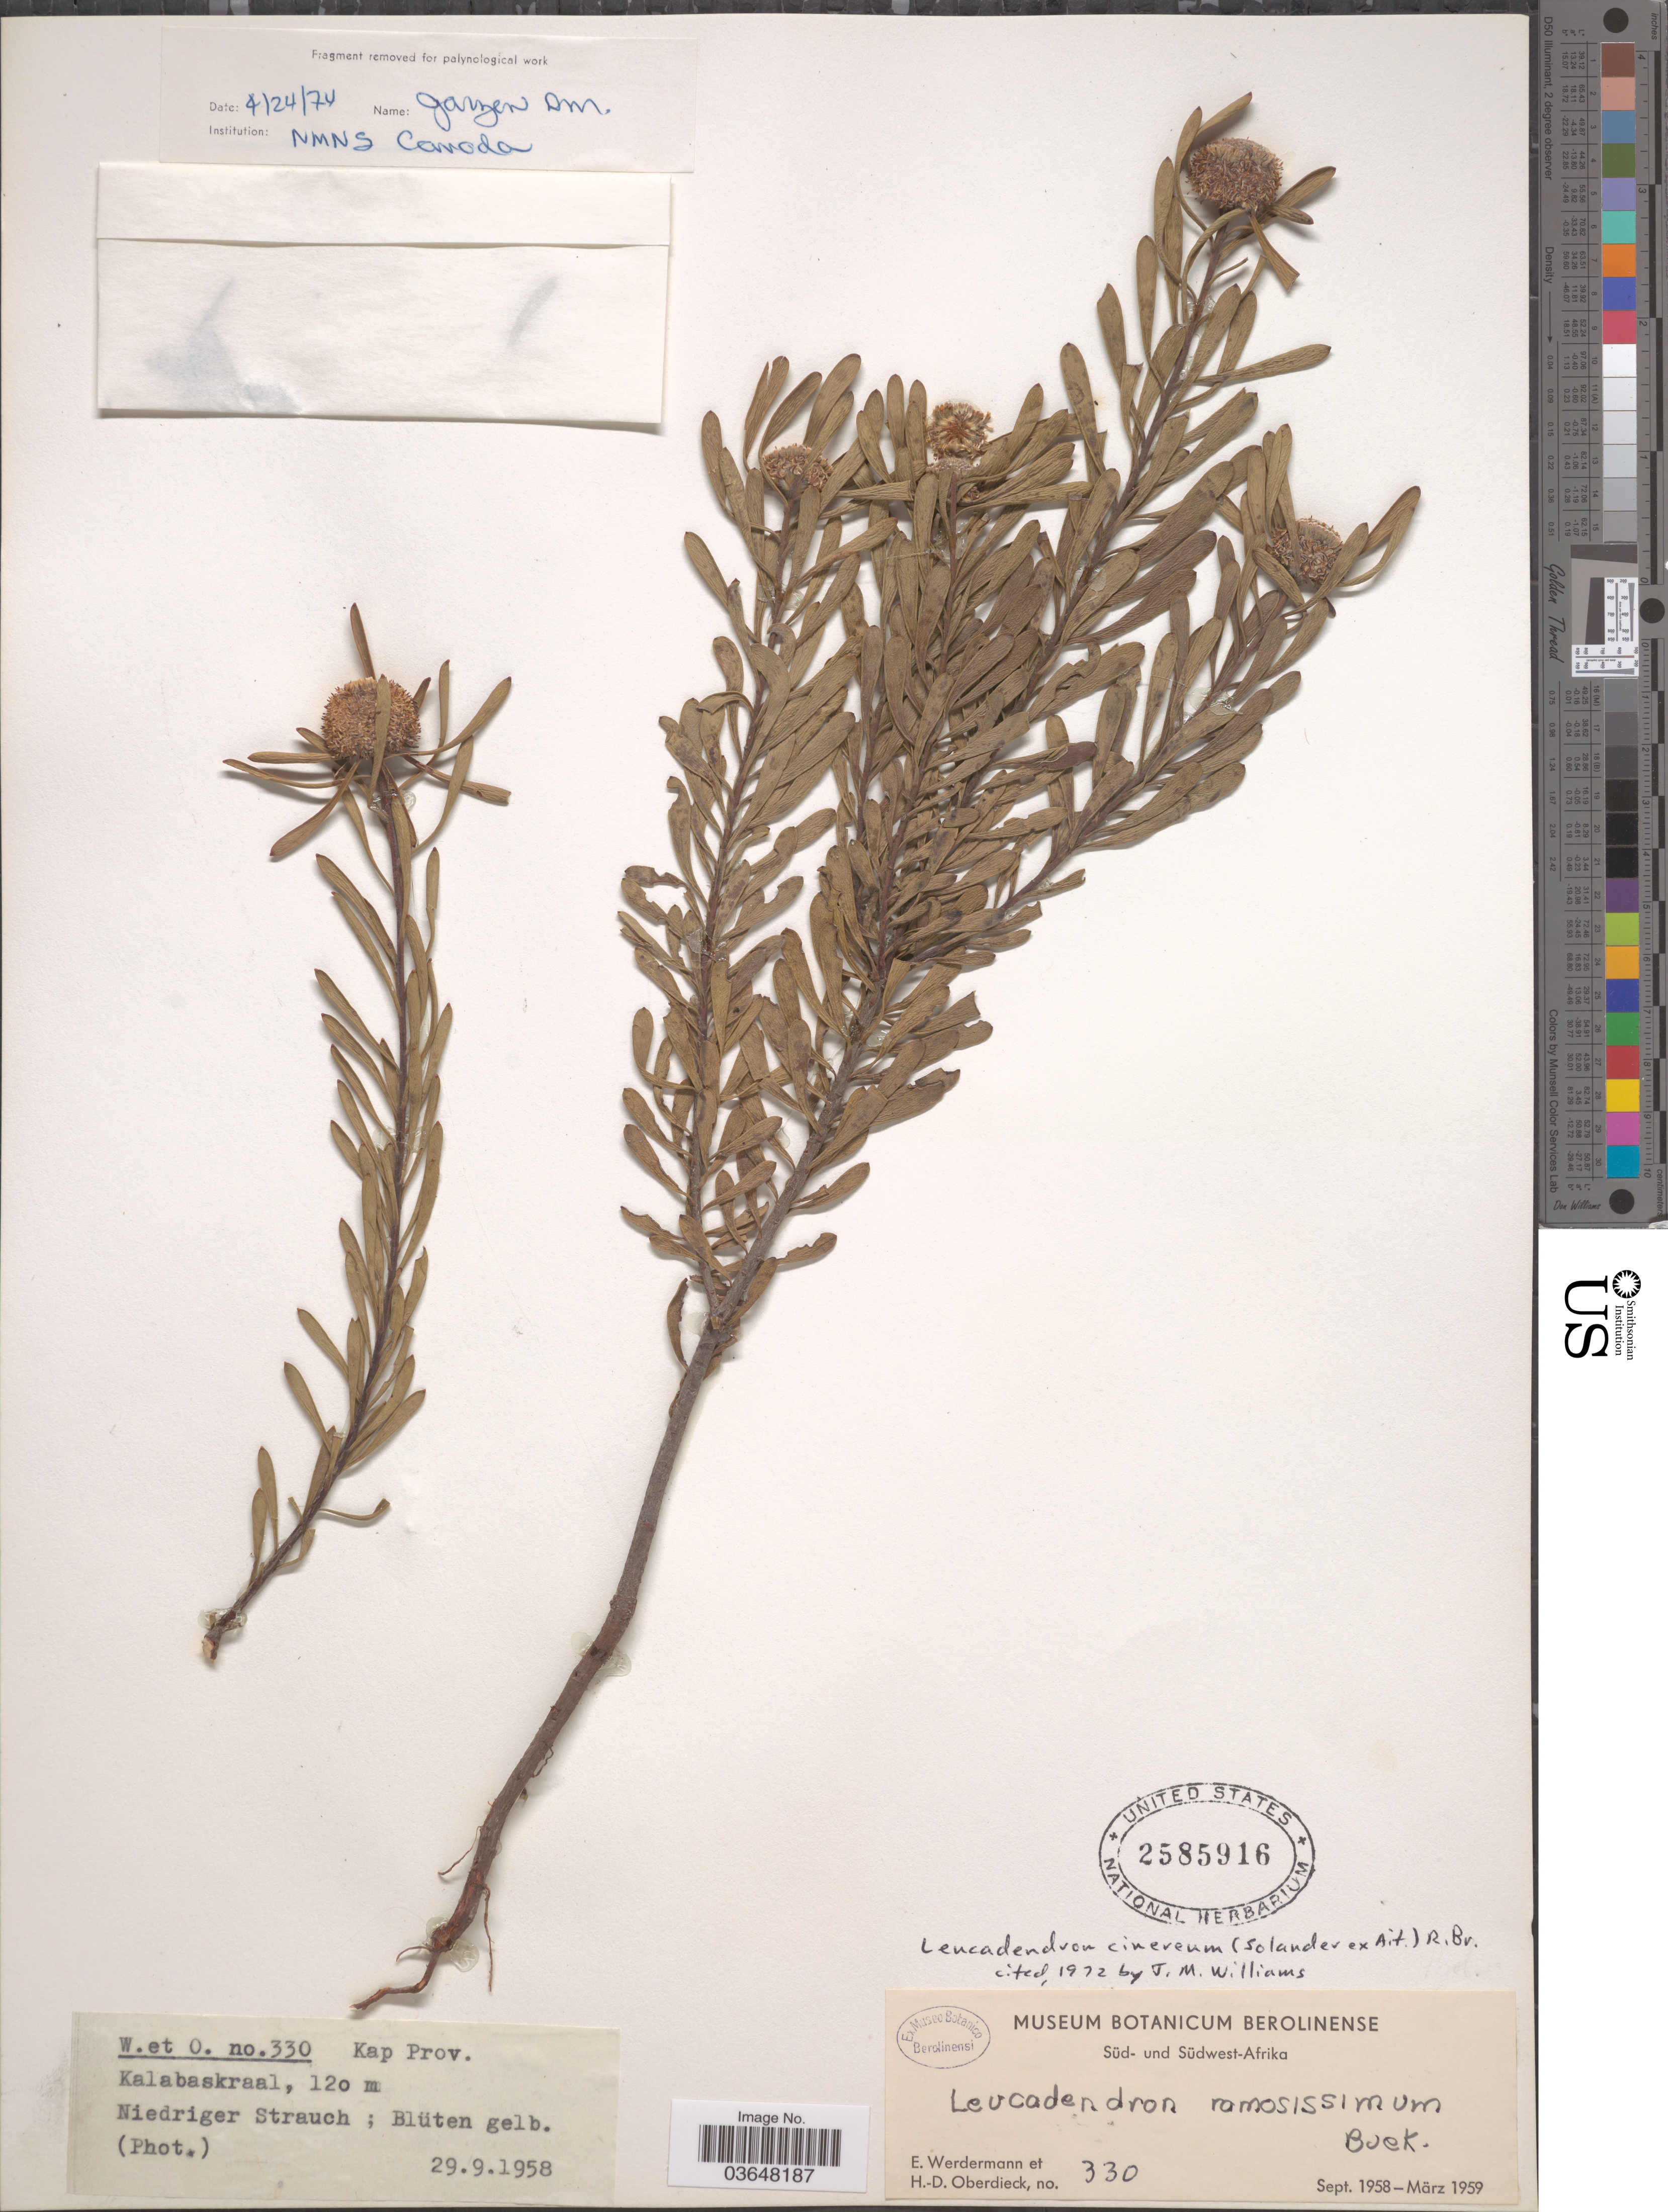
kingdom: Plantae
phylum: Tracheophyta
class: Magnoliopsida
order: Proteales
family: Proteaceae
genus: Leucadendron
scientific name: Leucadendron cinereum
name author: R. Br.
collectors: E. Werdermann & H. Oberdieck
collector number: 330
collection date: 1958-09-29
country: South Africa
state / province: Western Cape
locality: Kap Prov. Kalabaskraal.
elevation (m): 120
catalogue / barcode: US 2585916